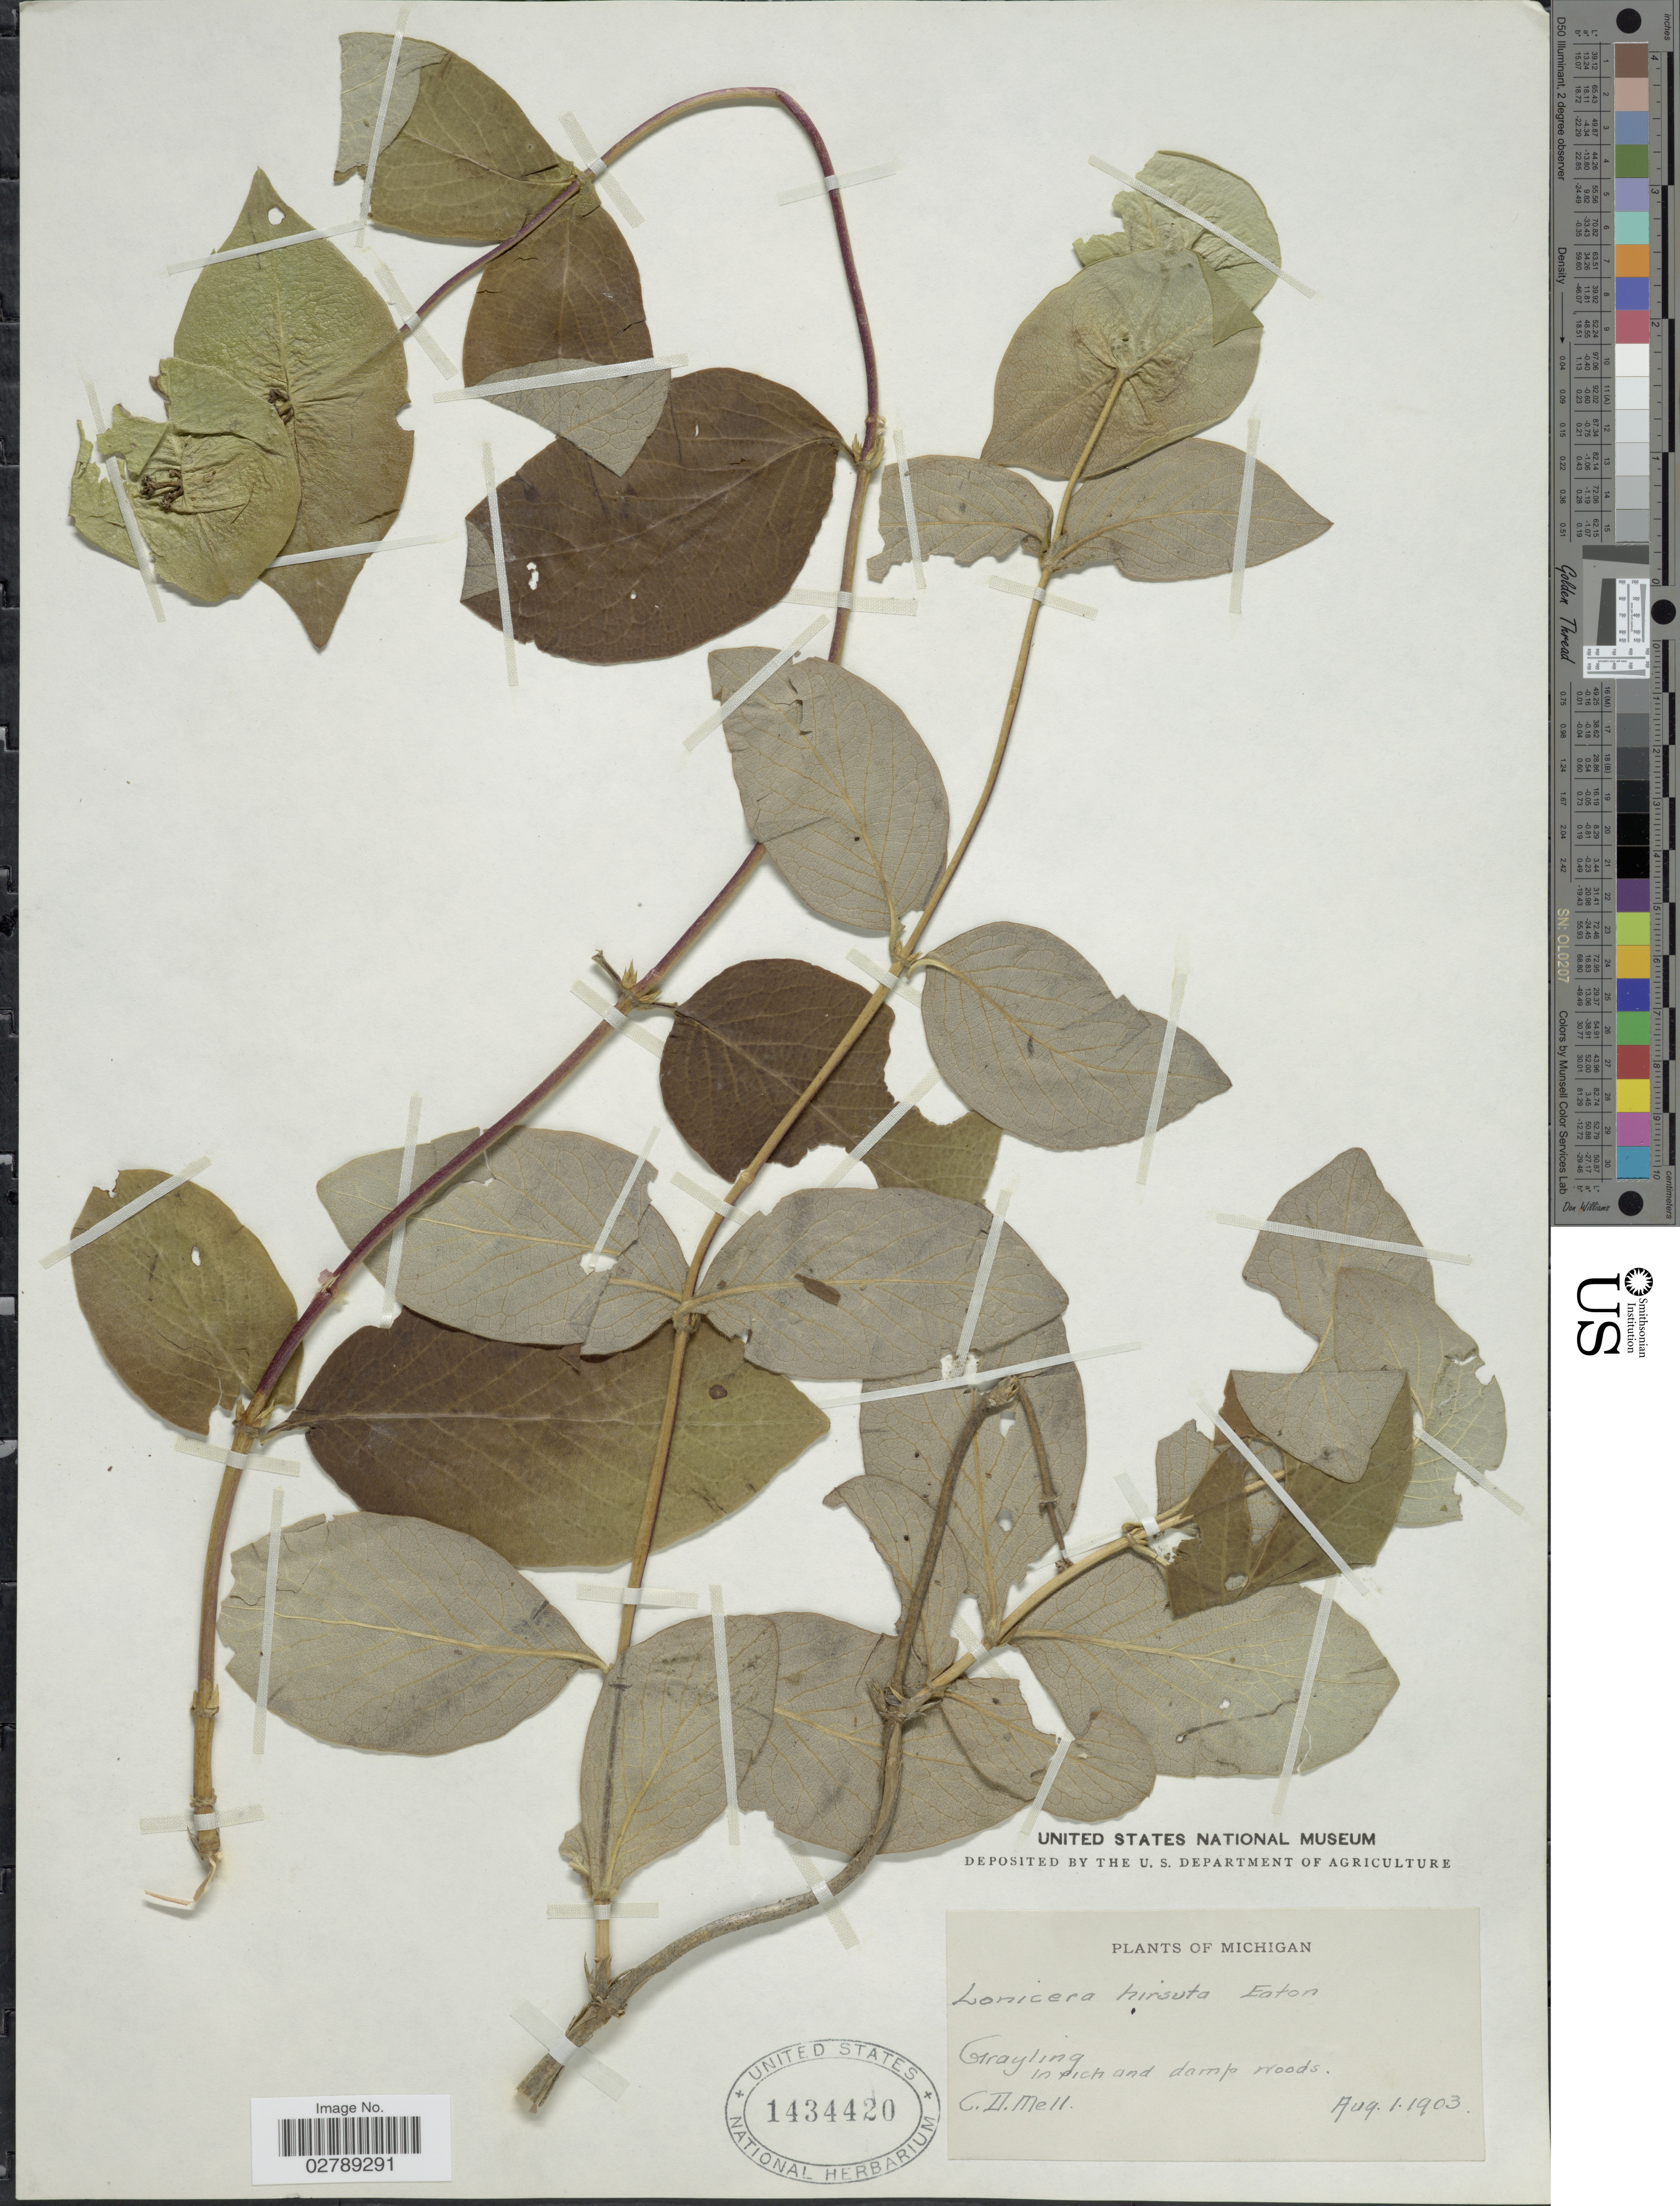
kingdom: Plantae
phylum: Tracheophyta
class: Magnoliopsida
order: Dipsacales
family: Caprifoliaceae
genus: Lonicera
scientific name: Lonicera hirsuta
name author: Eaton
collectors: C. D. Mell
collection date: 1903-08-01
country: United States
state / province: Michigan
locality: Grayling, in rich and damp woods.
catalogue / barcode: US 1434420